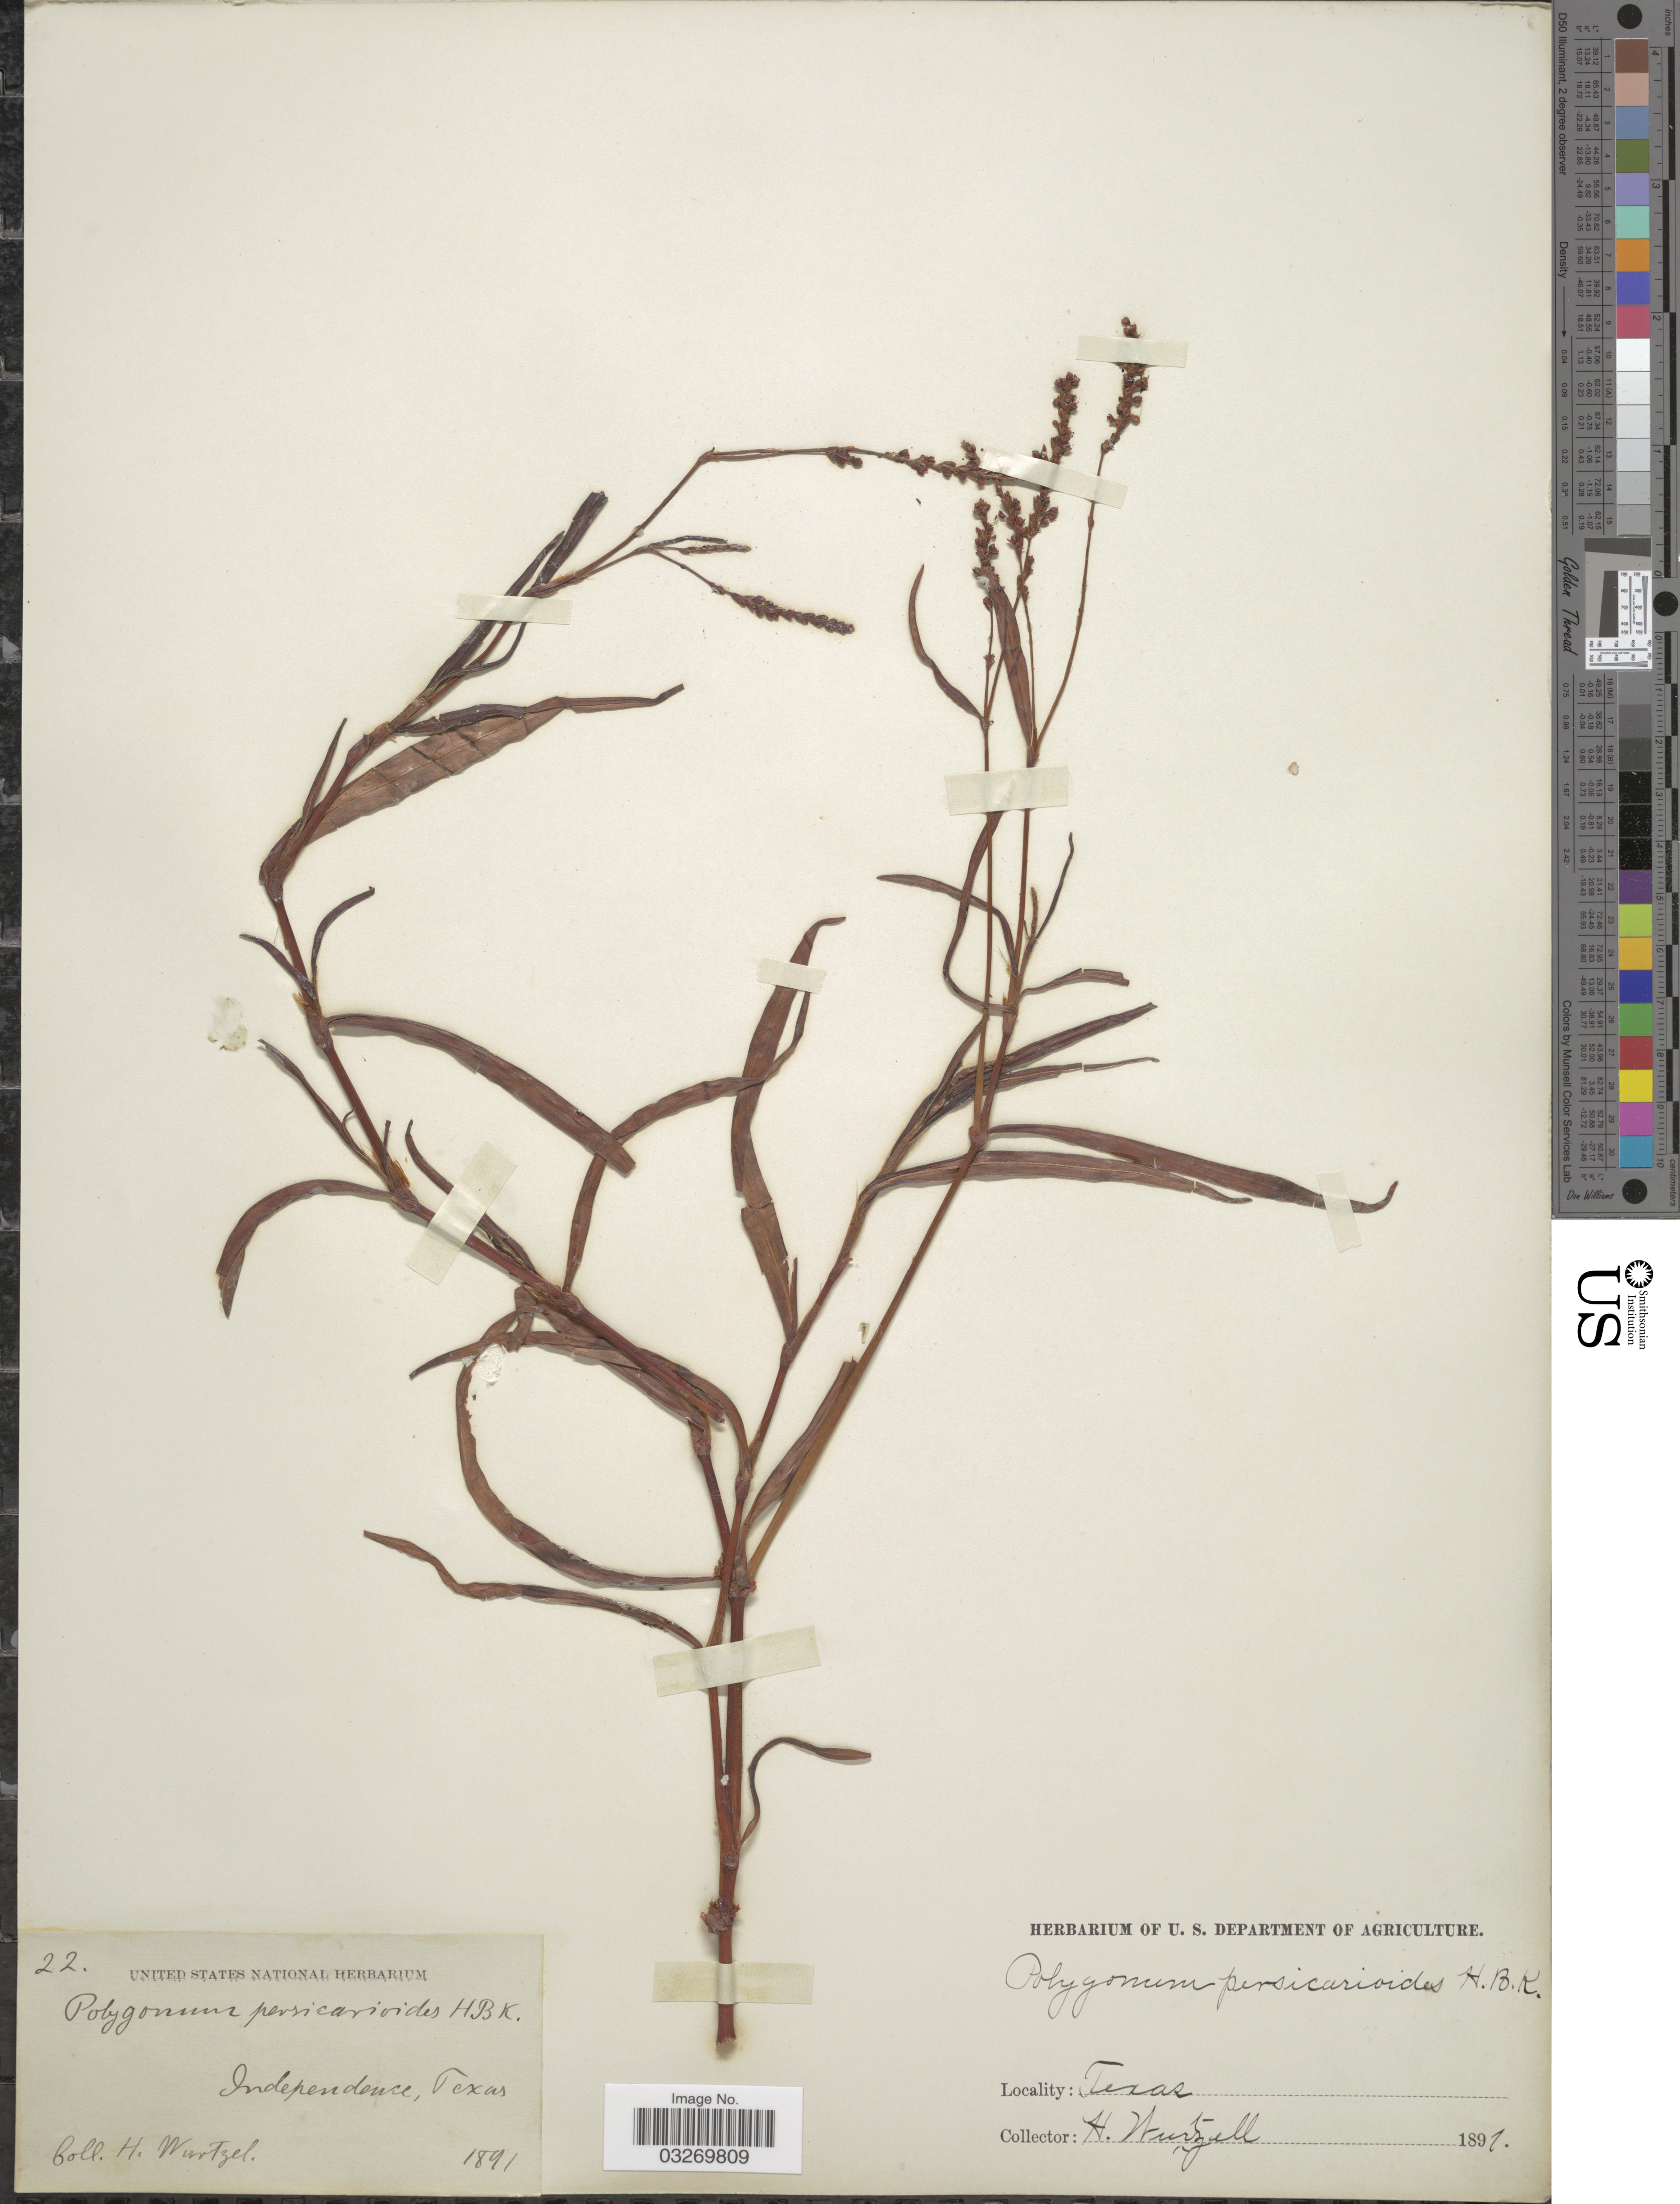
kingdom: Plantae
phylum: Tracheophyta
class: Magnoliopsida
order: Caryophyllales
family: Polygonaceae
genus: Polygonum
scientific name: Polygonum hydropiperoides var. persicarioides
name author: Michx.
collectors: H. Wurtzel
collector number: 22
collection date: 1891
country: United States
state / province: Texas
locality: Independence.